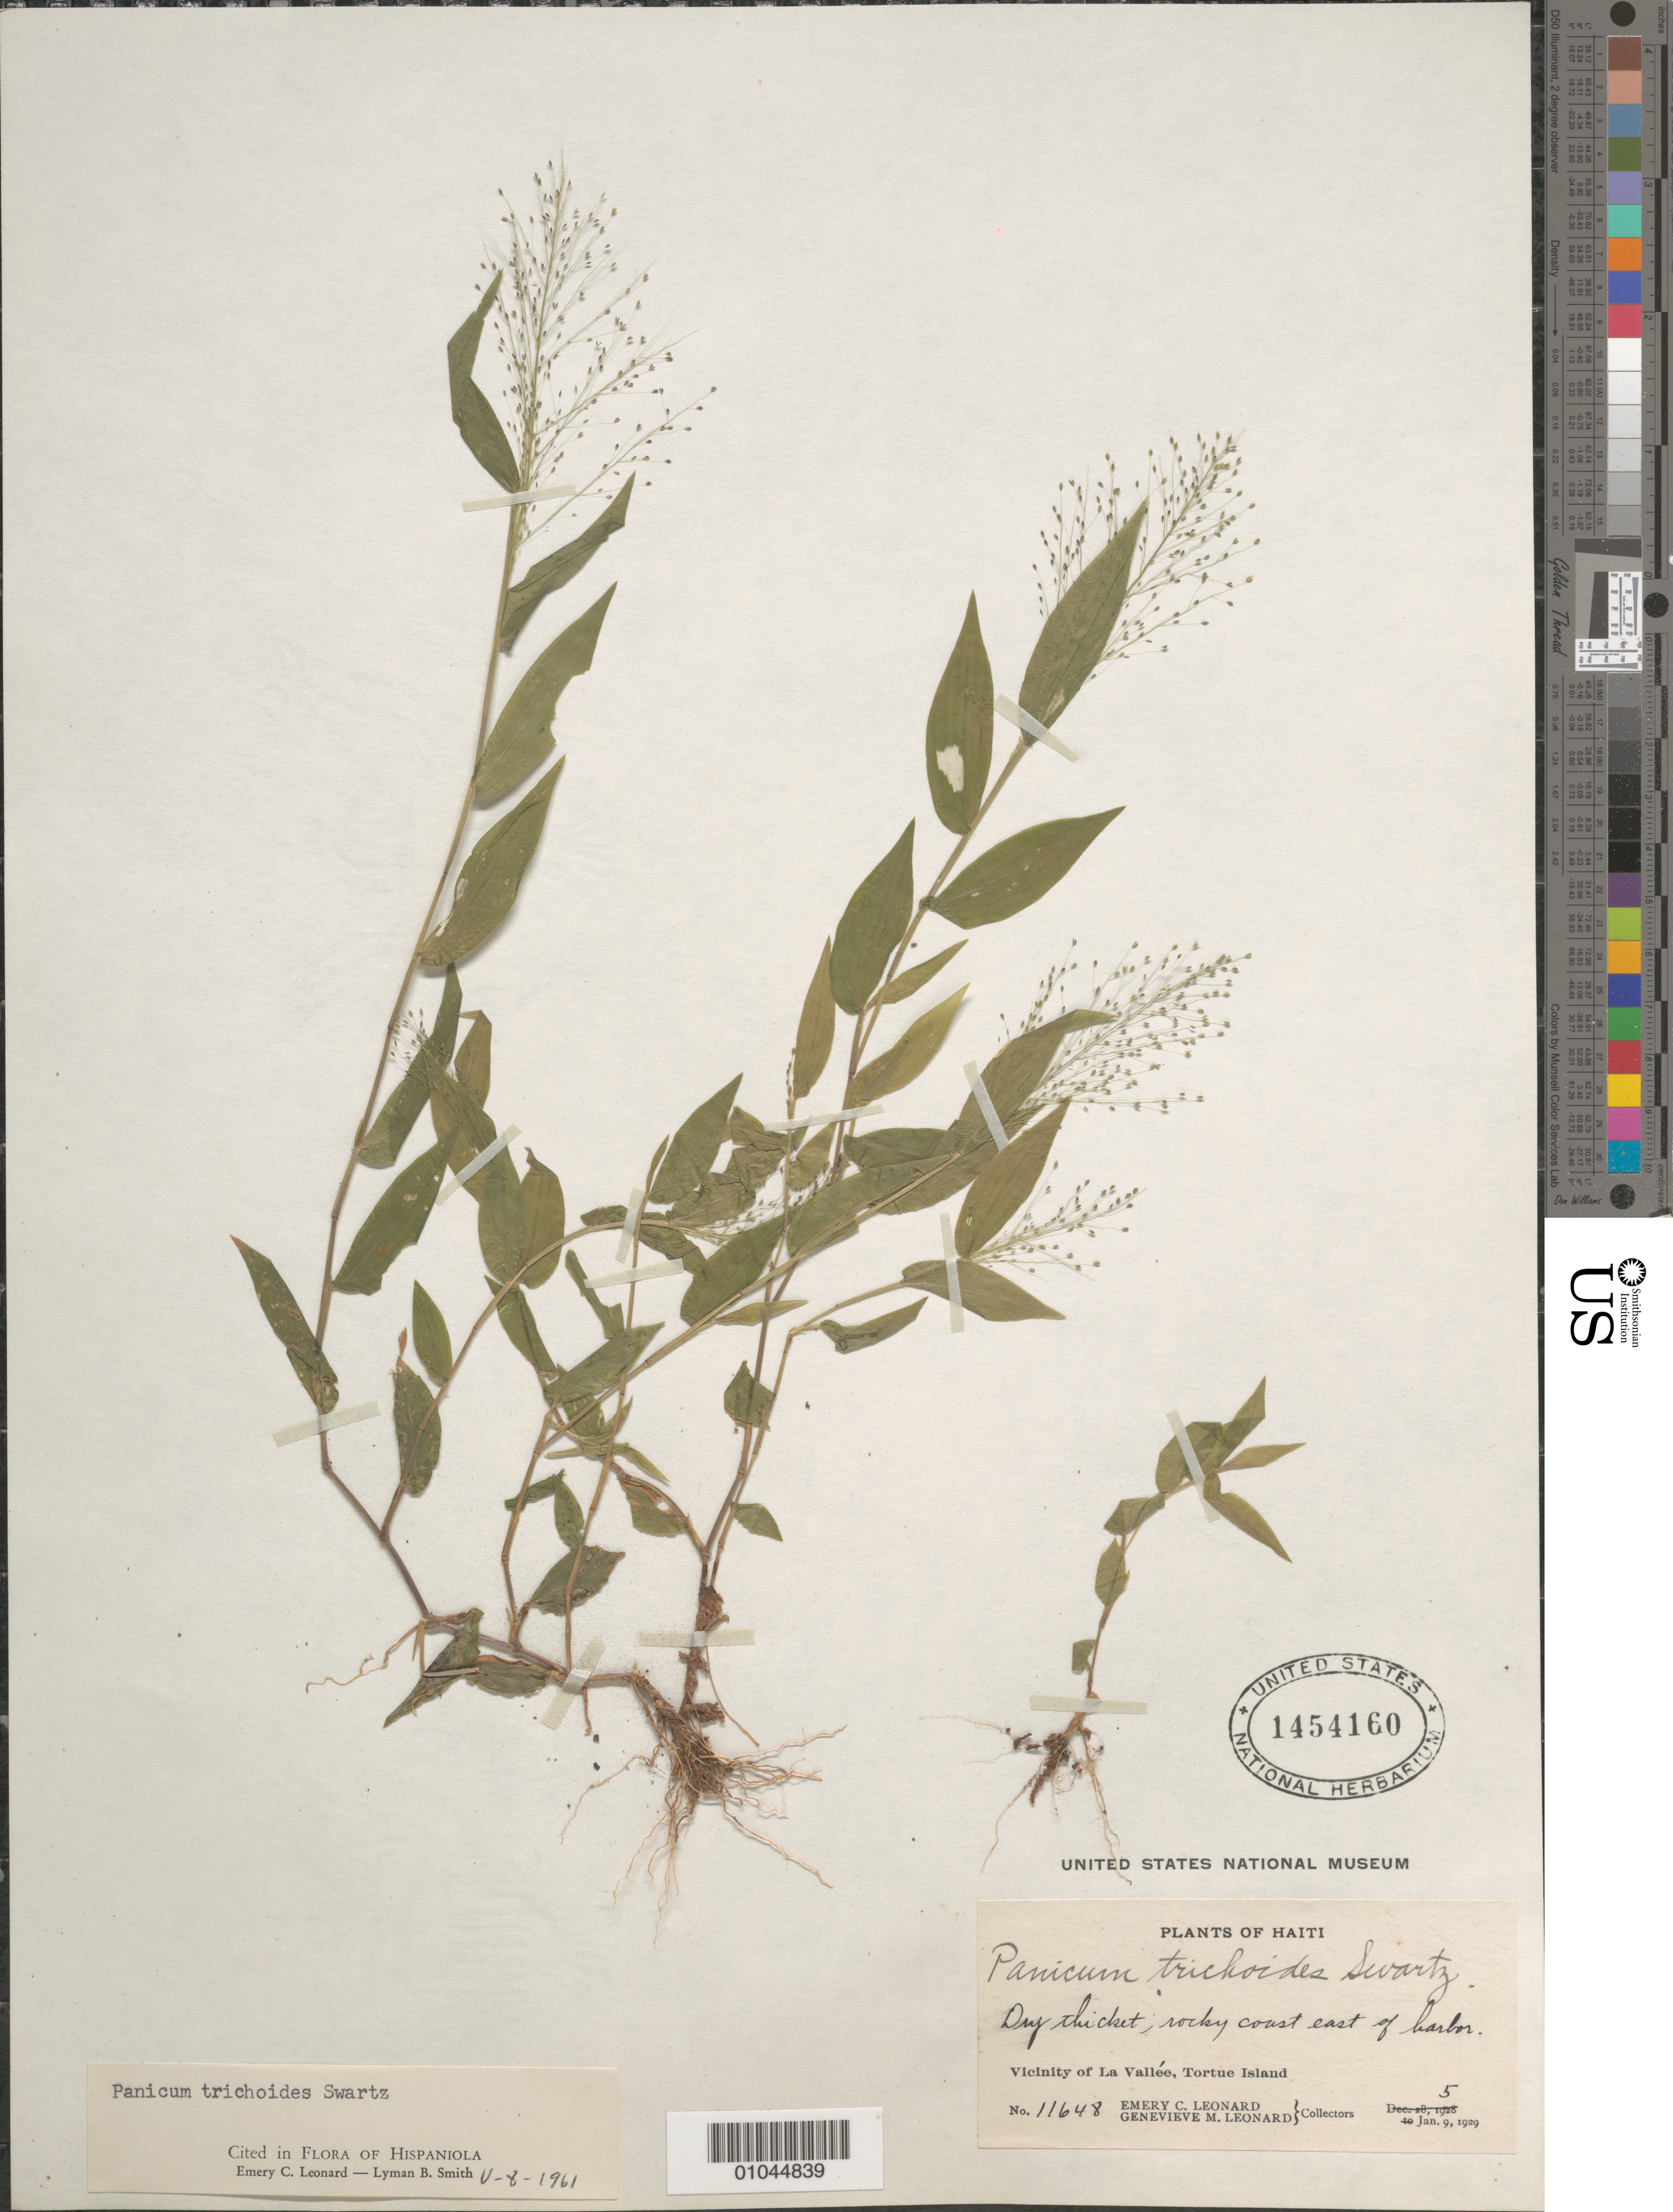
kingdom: Plantae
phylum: Tracheophyta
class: Liliopsida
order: Poales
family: Poaceae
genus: Panicum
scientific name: Panicum trichoides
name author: Sw.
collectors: E. C. Leonard & G. M. Leonard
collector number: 11648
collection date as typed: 05 Jan 1929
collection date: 1929-01-05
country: Haiti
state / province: Nord-Óuest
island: Île de la Tortue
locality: Vicinity of La Vallee, Tortue Island, rocky coast E of harbor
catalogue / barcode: US 1454160